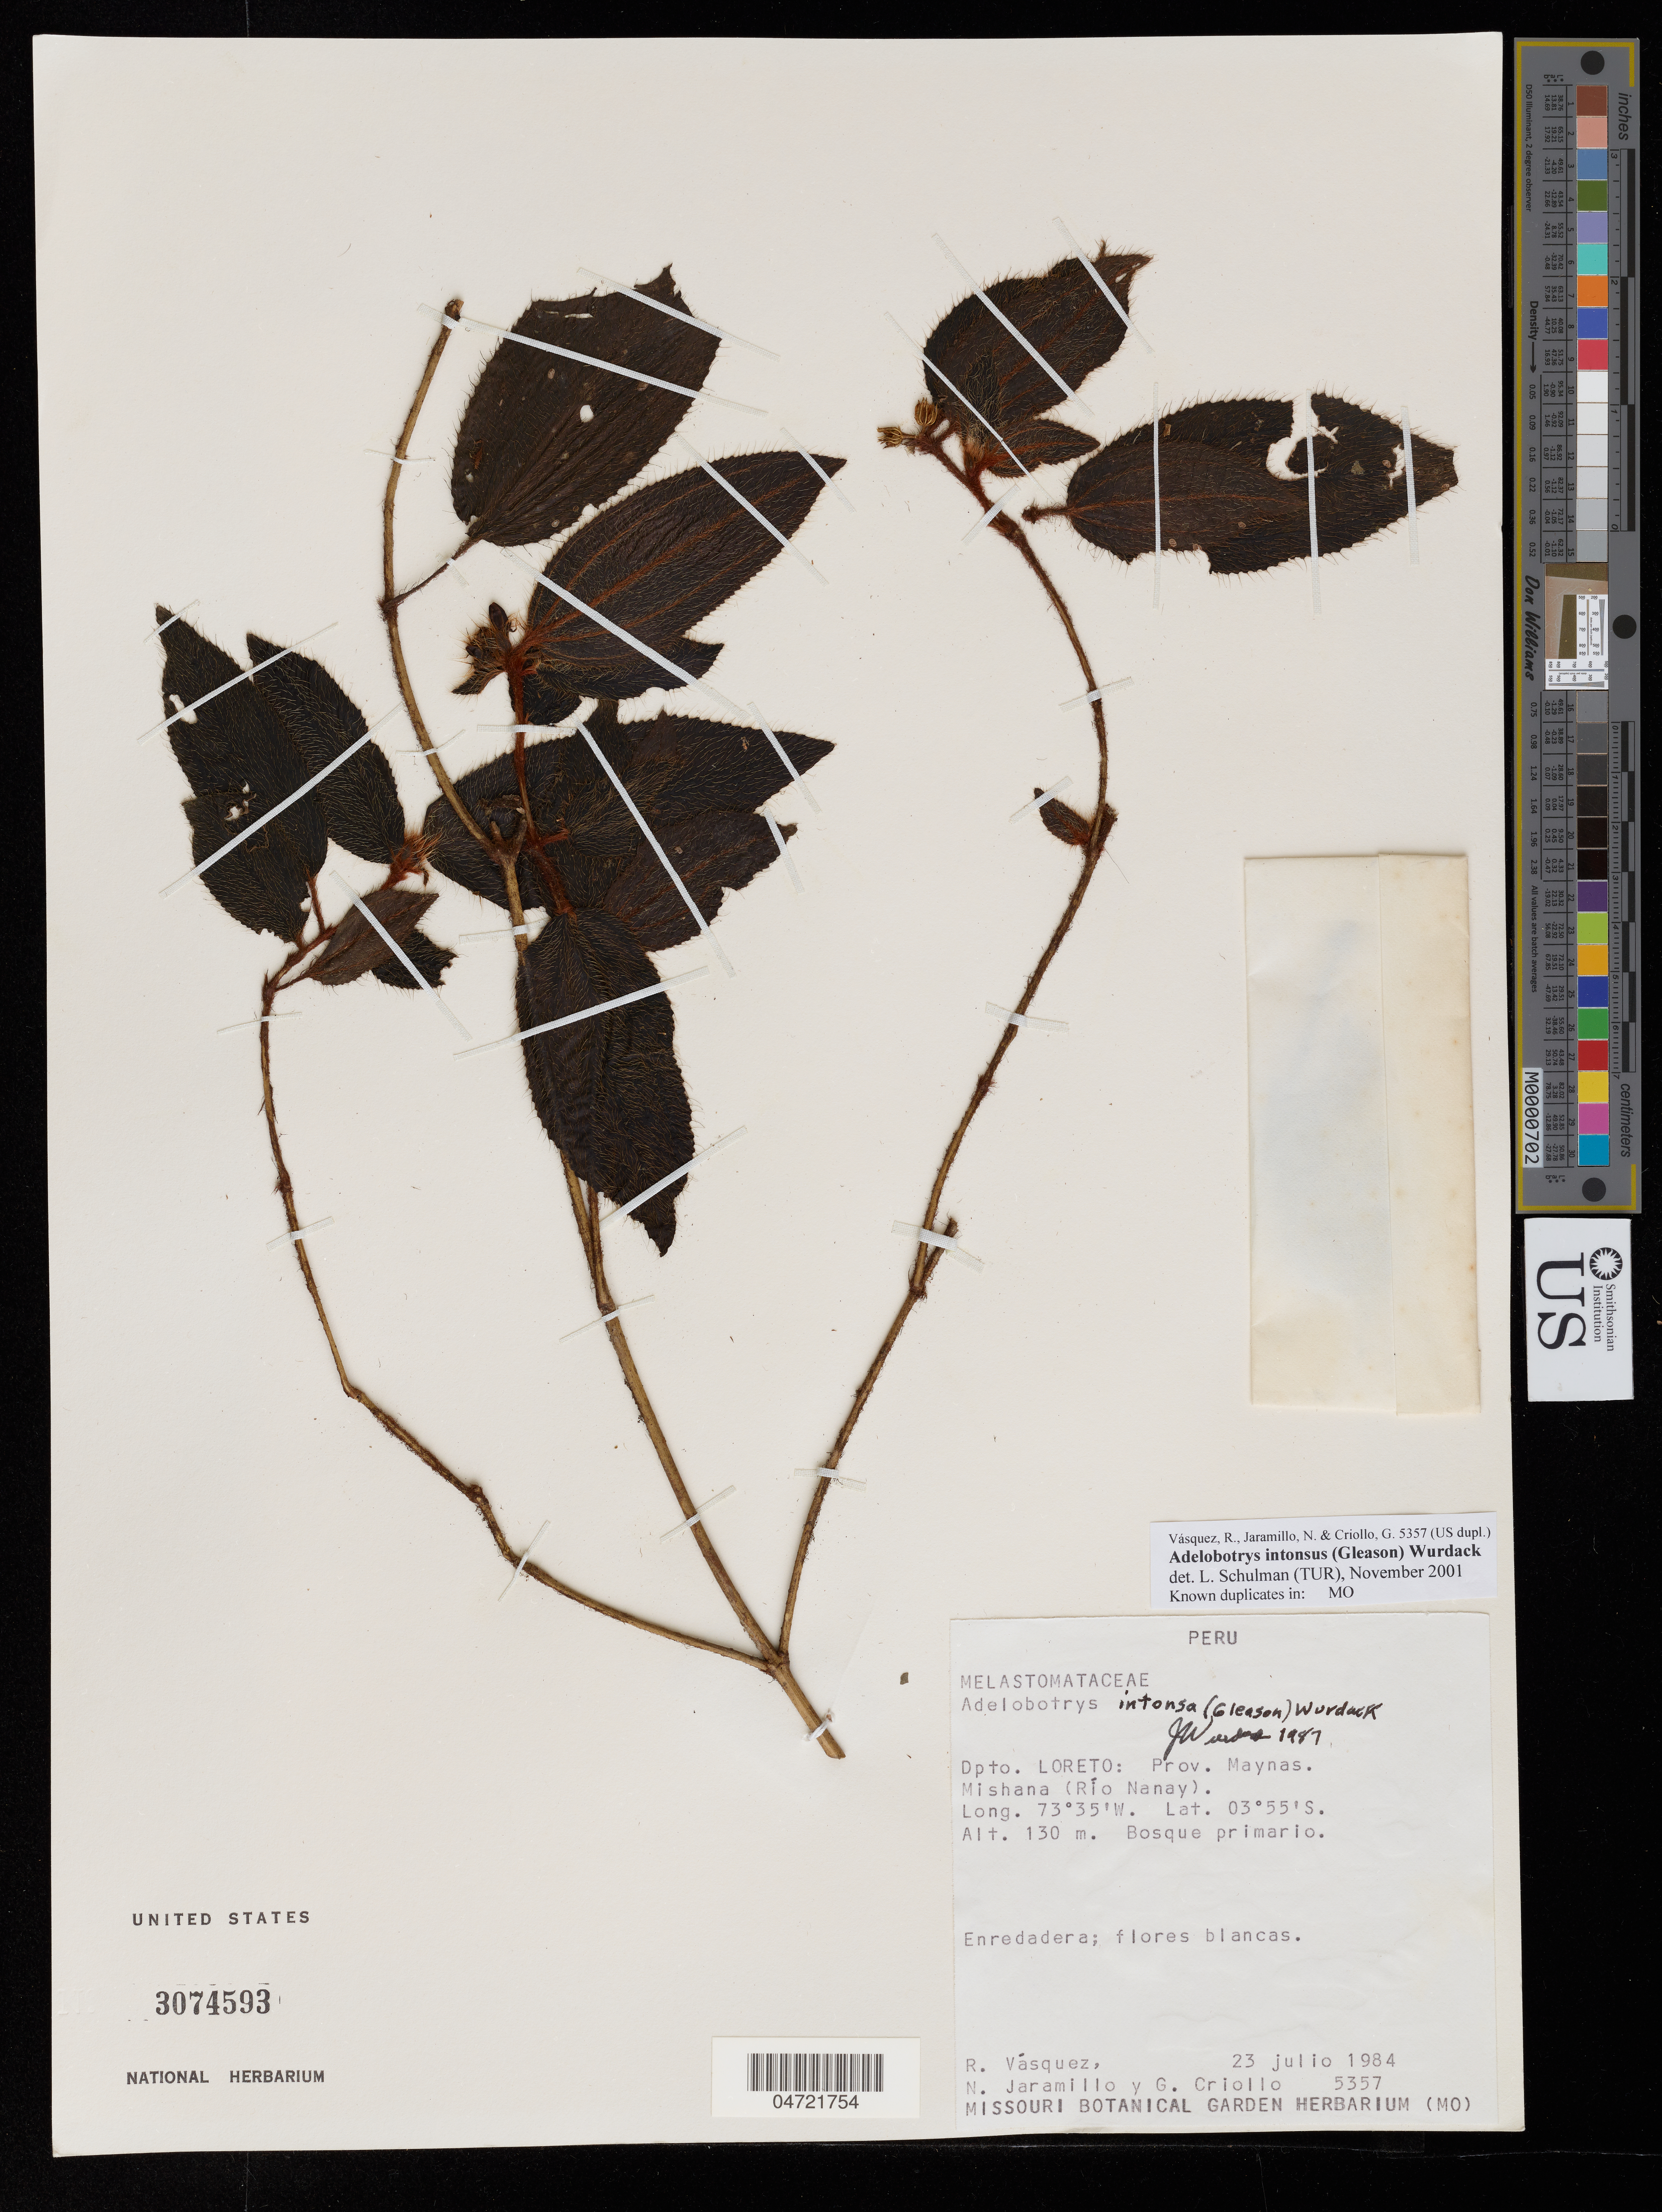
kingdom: Plantae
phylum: Tracheophyta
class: Magnoliopsida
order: Myrtales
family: Melastomataceae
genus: Adelobotrys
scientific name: Adelobotrys intonsus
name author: (Gleason) Wurdack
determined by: Schulman, Leif, (TUR), University of Turku (FINLAND)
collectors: R. Vásquez, N. Jaramillo & G. Criollo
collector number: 5357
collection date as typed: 23 Jul 1984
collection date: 1984-07-23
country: Peru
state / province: Loreto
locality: Prov. Maynas; Mishana (Río Nanay)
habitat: Bosque primario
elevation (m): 130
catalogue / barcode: US 3074593